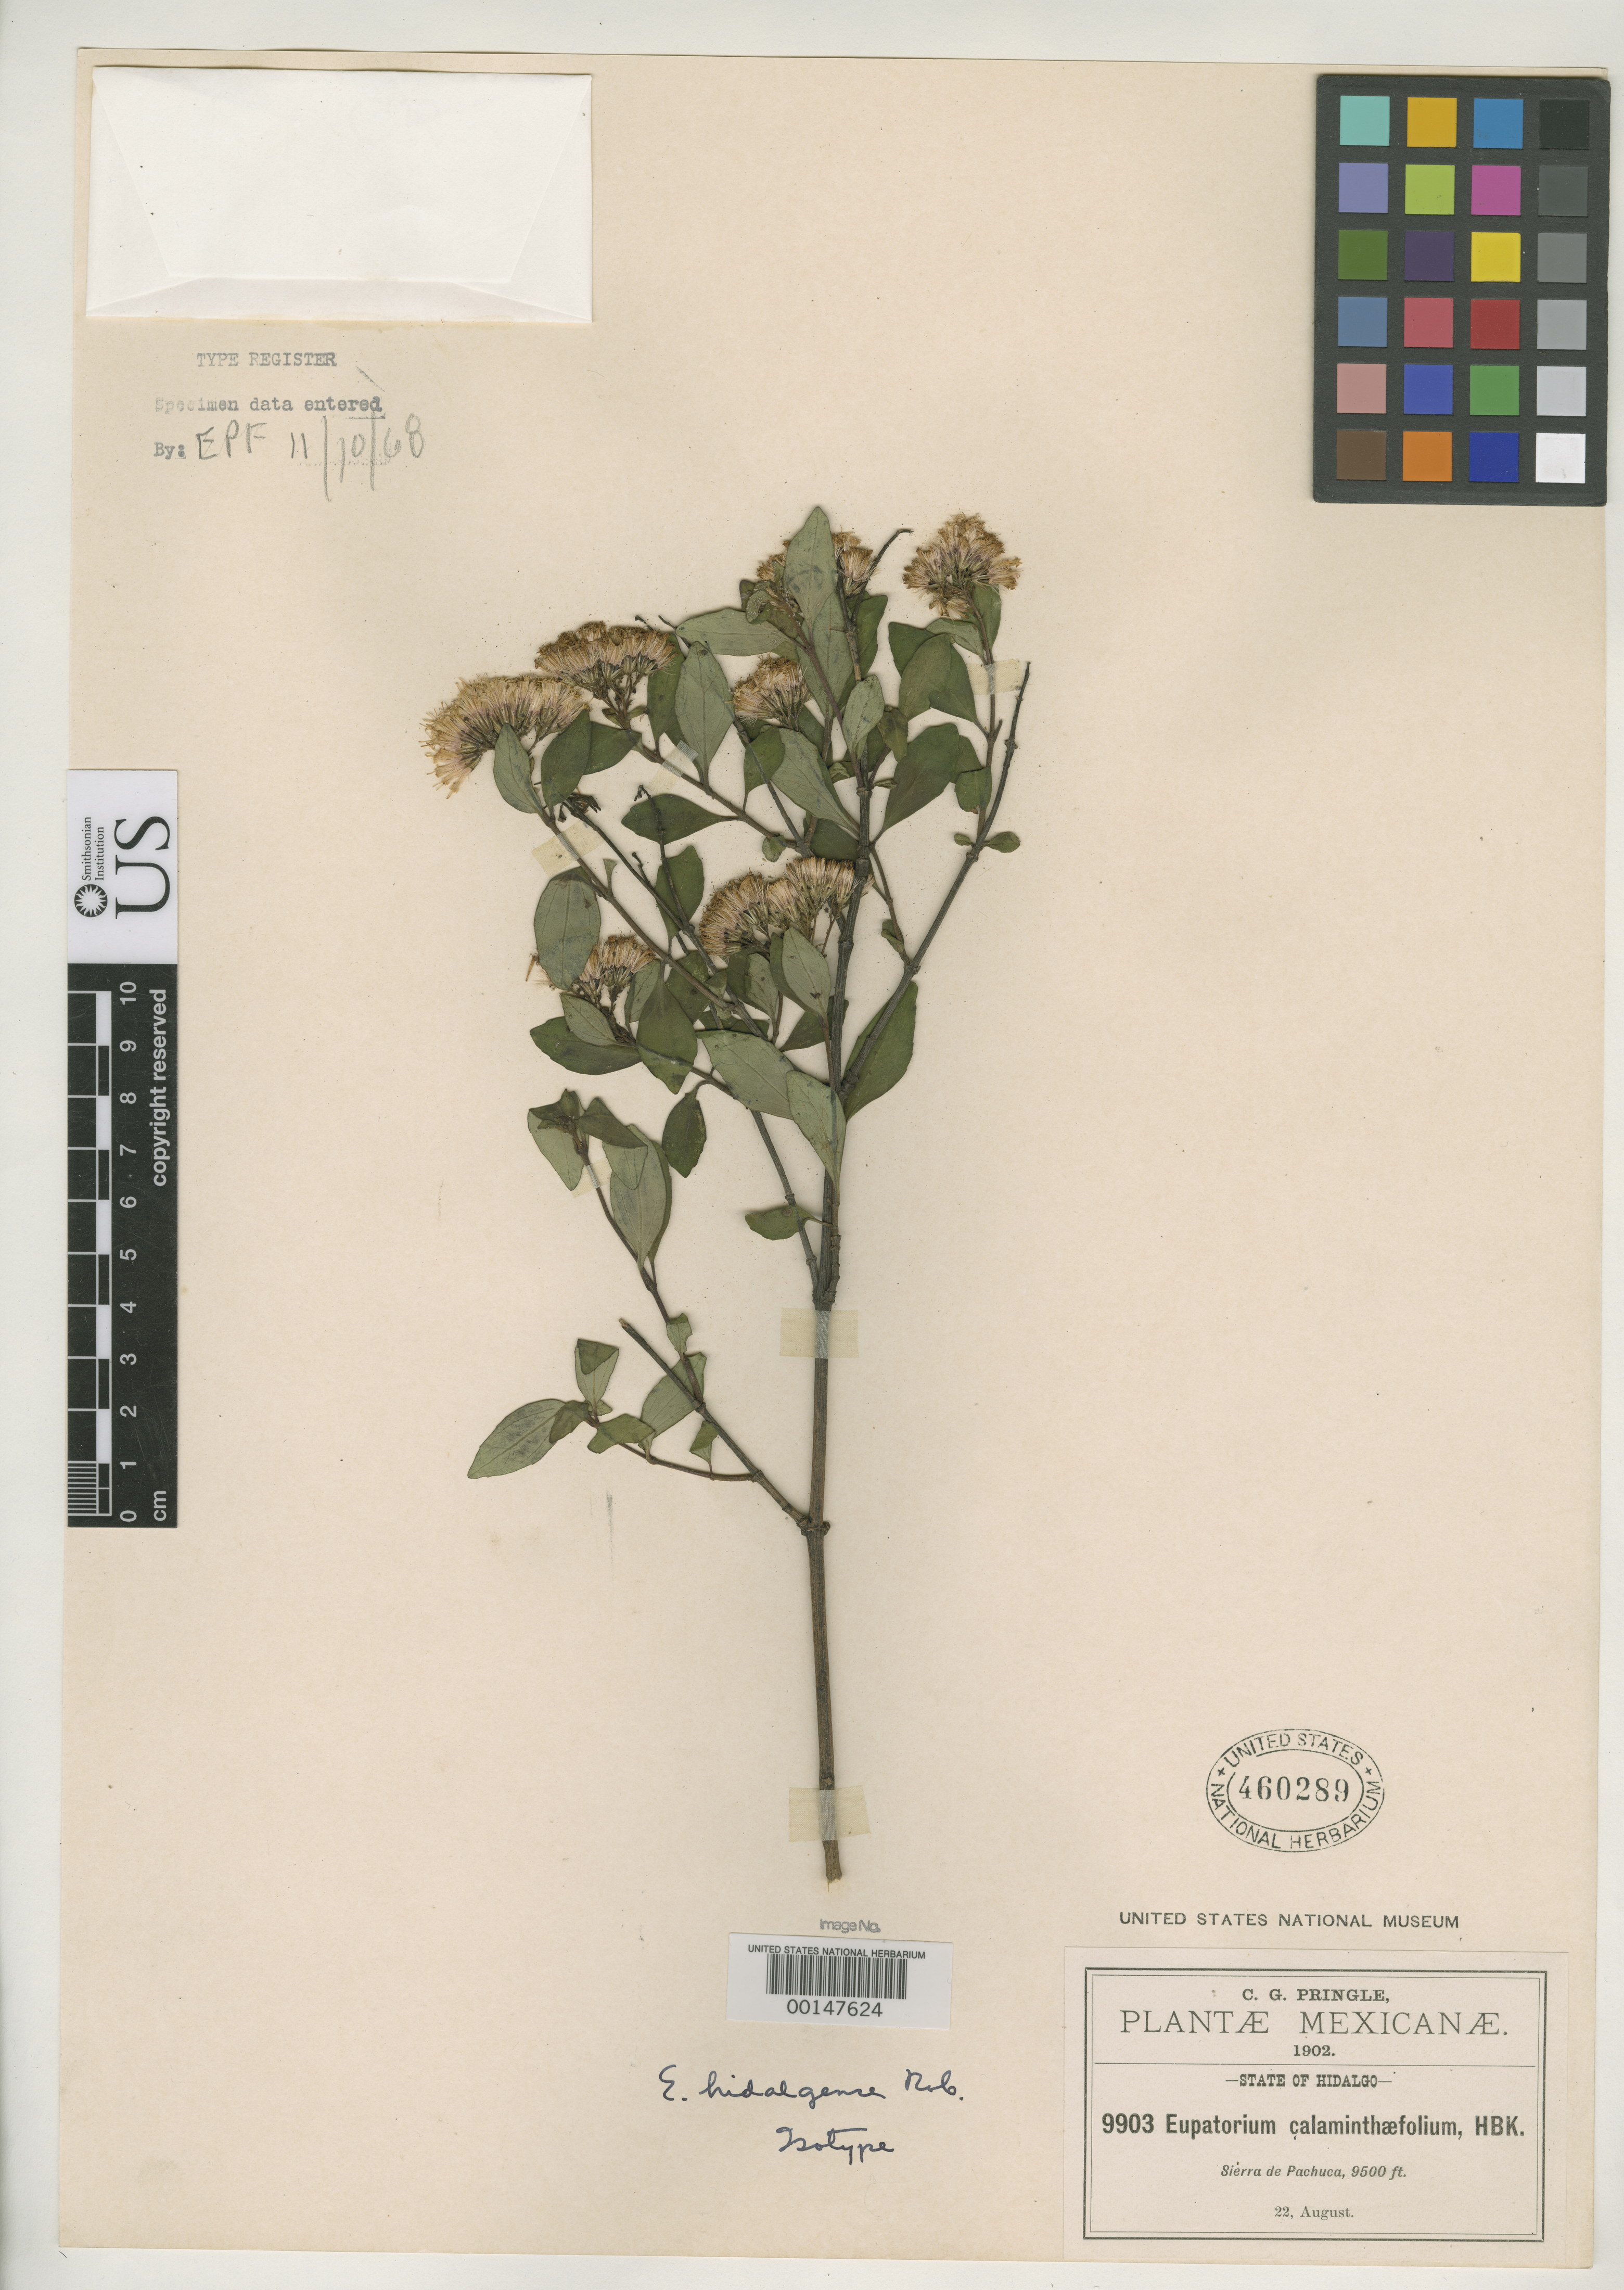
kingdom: Plantae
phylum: Tracheophyta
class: Magnoliopsida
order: Asterales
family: Asteraceae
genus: Eupatorium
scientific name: Eupatorium hidalgense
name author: B.L. Rob.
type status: Isotype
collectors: C. G. Pringle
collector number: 9903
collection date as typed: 22 Aug 1902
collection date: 1902-08-22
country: Mexico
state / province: Hidalgo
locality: Sierra de Pachuca.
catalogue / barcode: US 460289